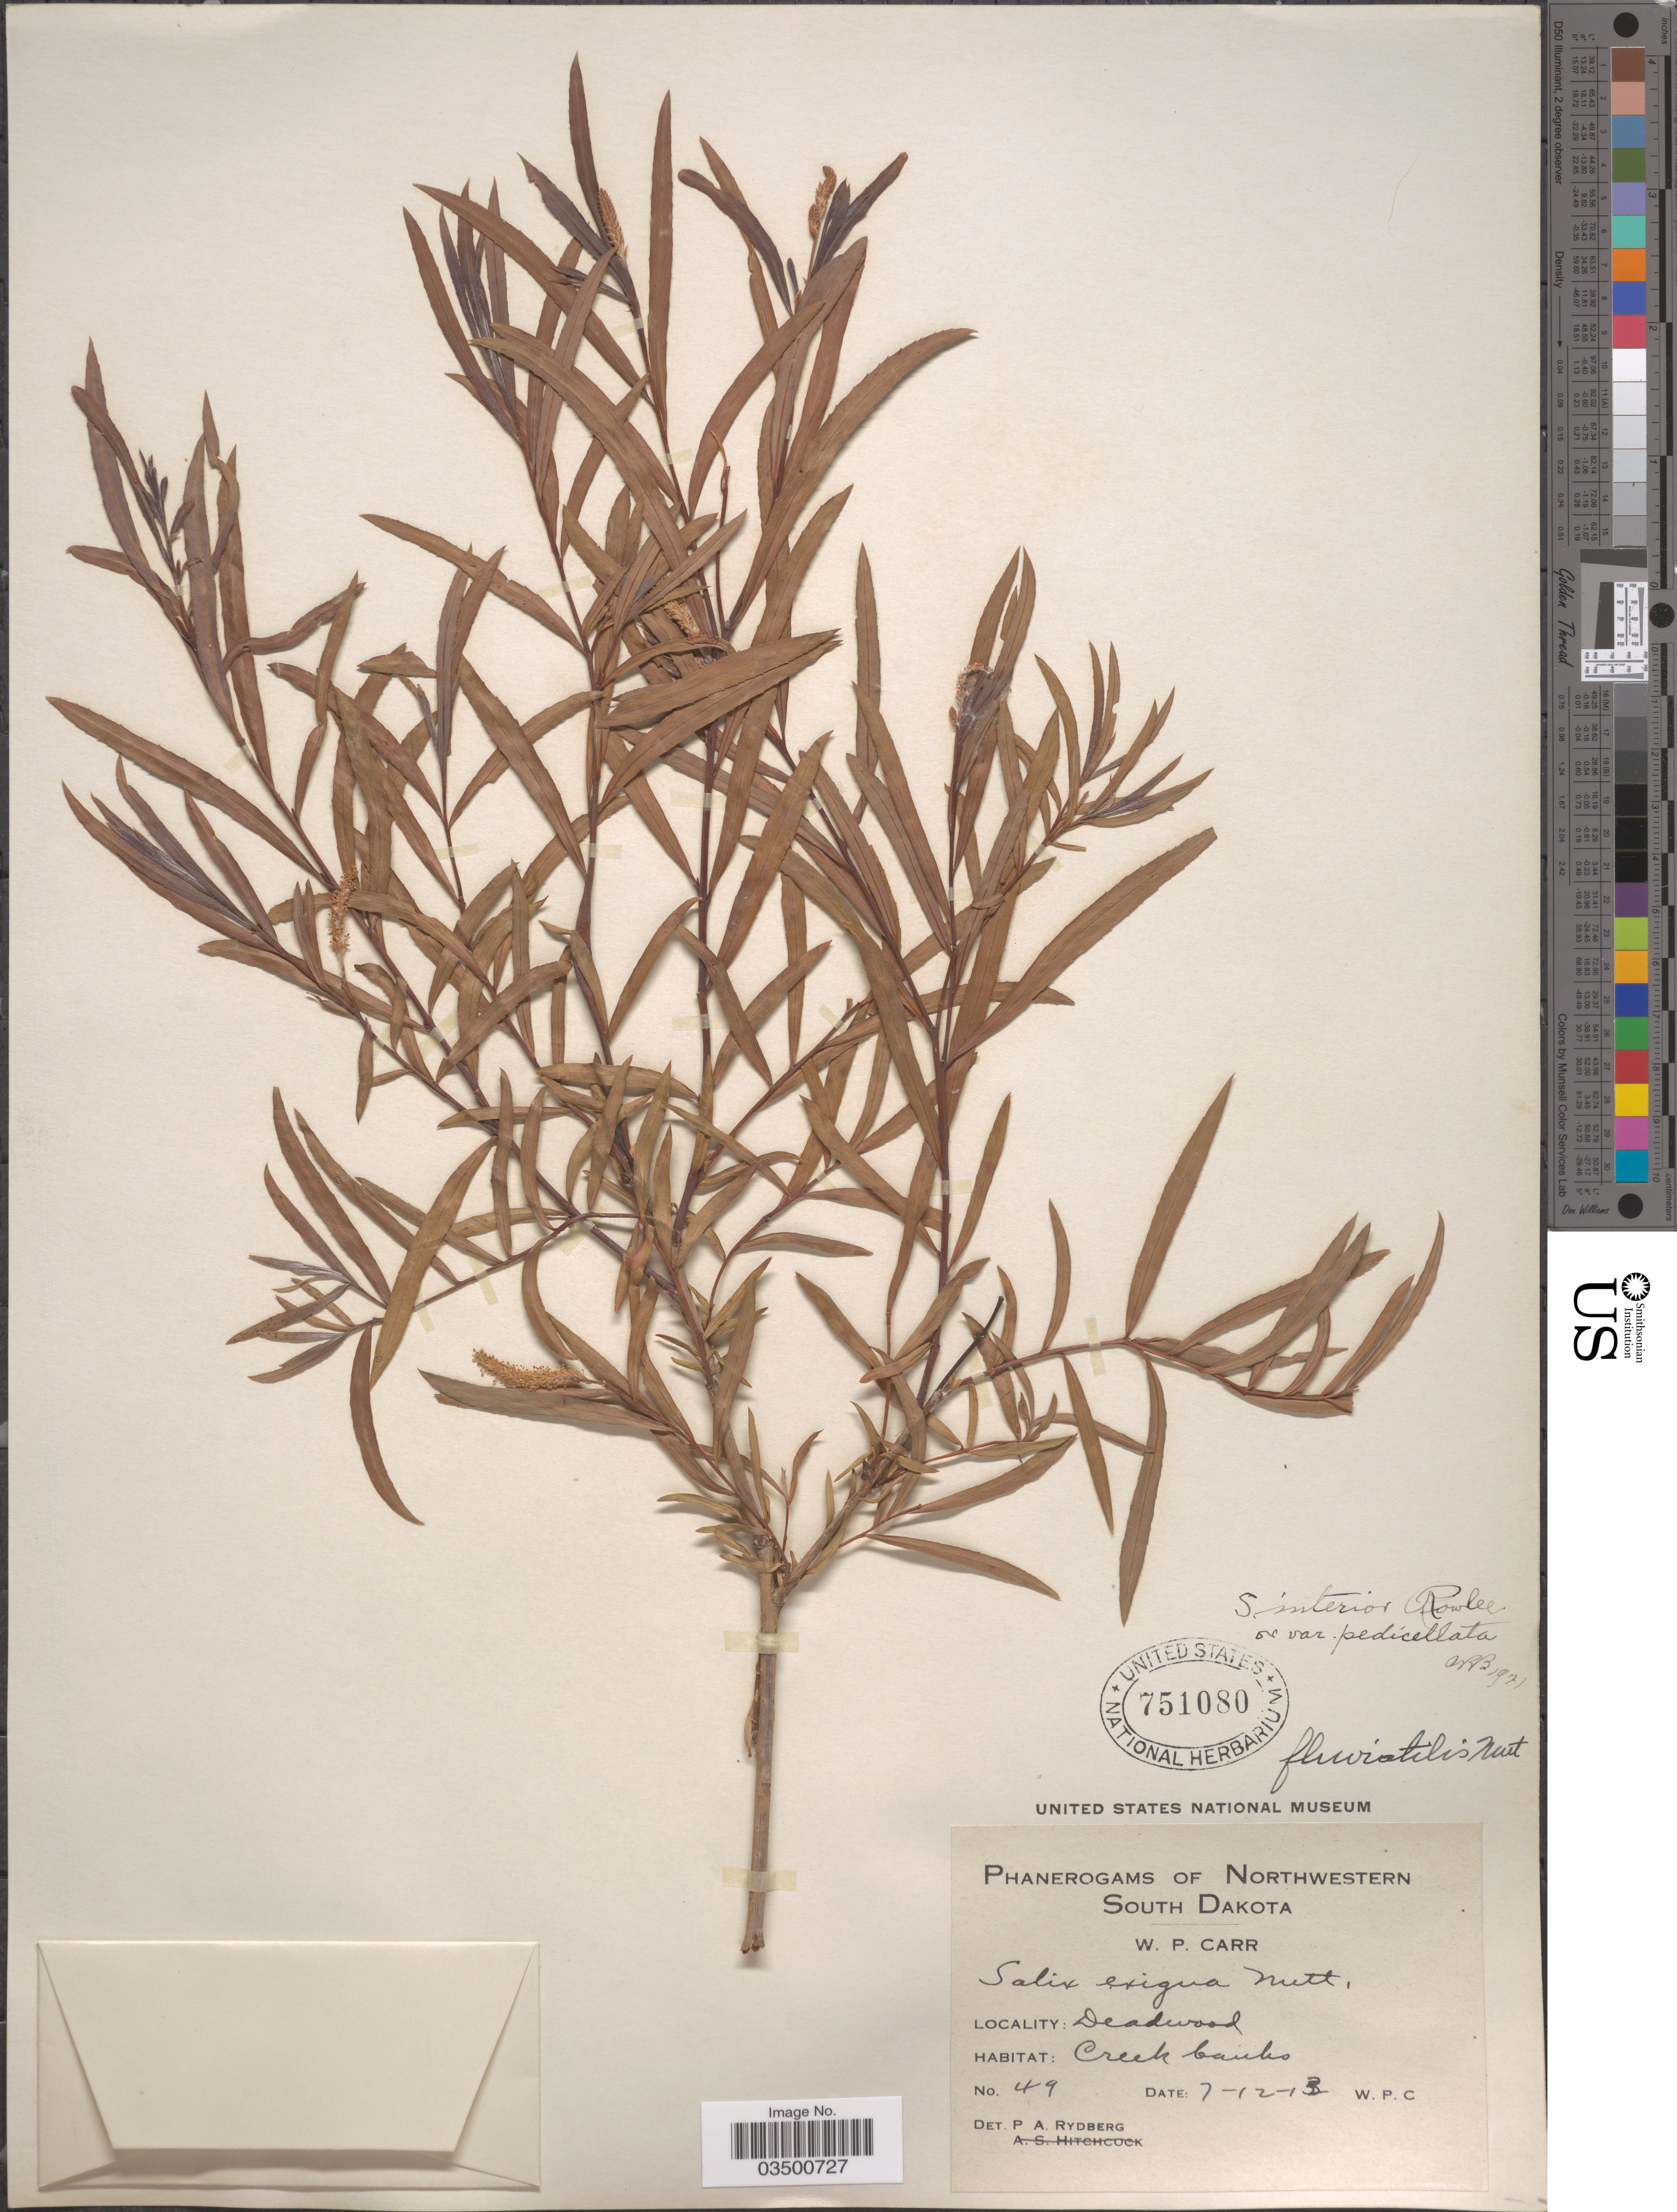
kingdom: Plantae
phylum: Tracheophyta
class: Magnoliopsida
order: Malpighiales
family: Salicaceae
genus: Salix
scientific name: Salix interior var. pedicellata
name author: (Andersson) C.R. Ball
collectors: W. Carr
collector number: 49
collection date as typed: Transcribed d/m/y: 12/7/13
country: United States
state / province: South Dakota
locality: Northwestern South Dakota. Deadwood. Creek banks.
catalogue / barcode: US 751080